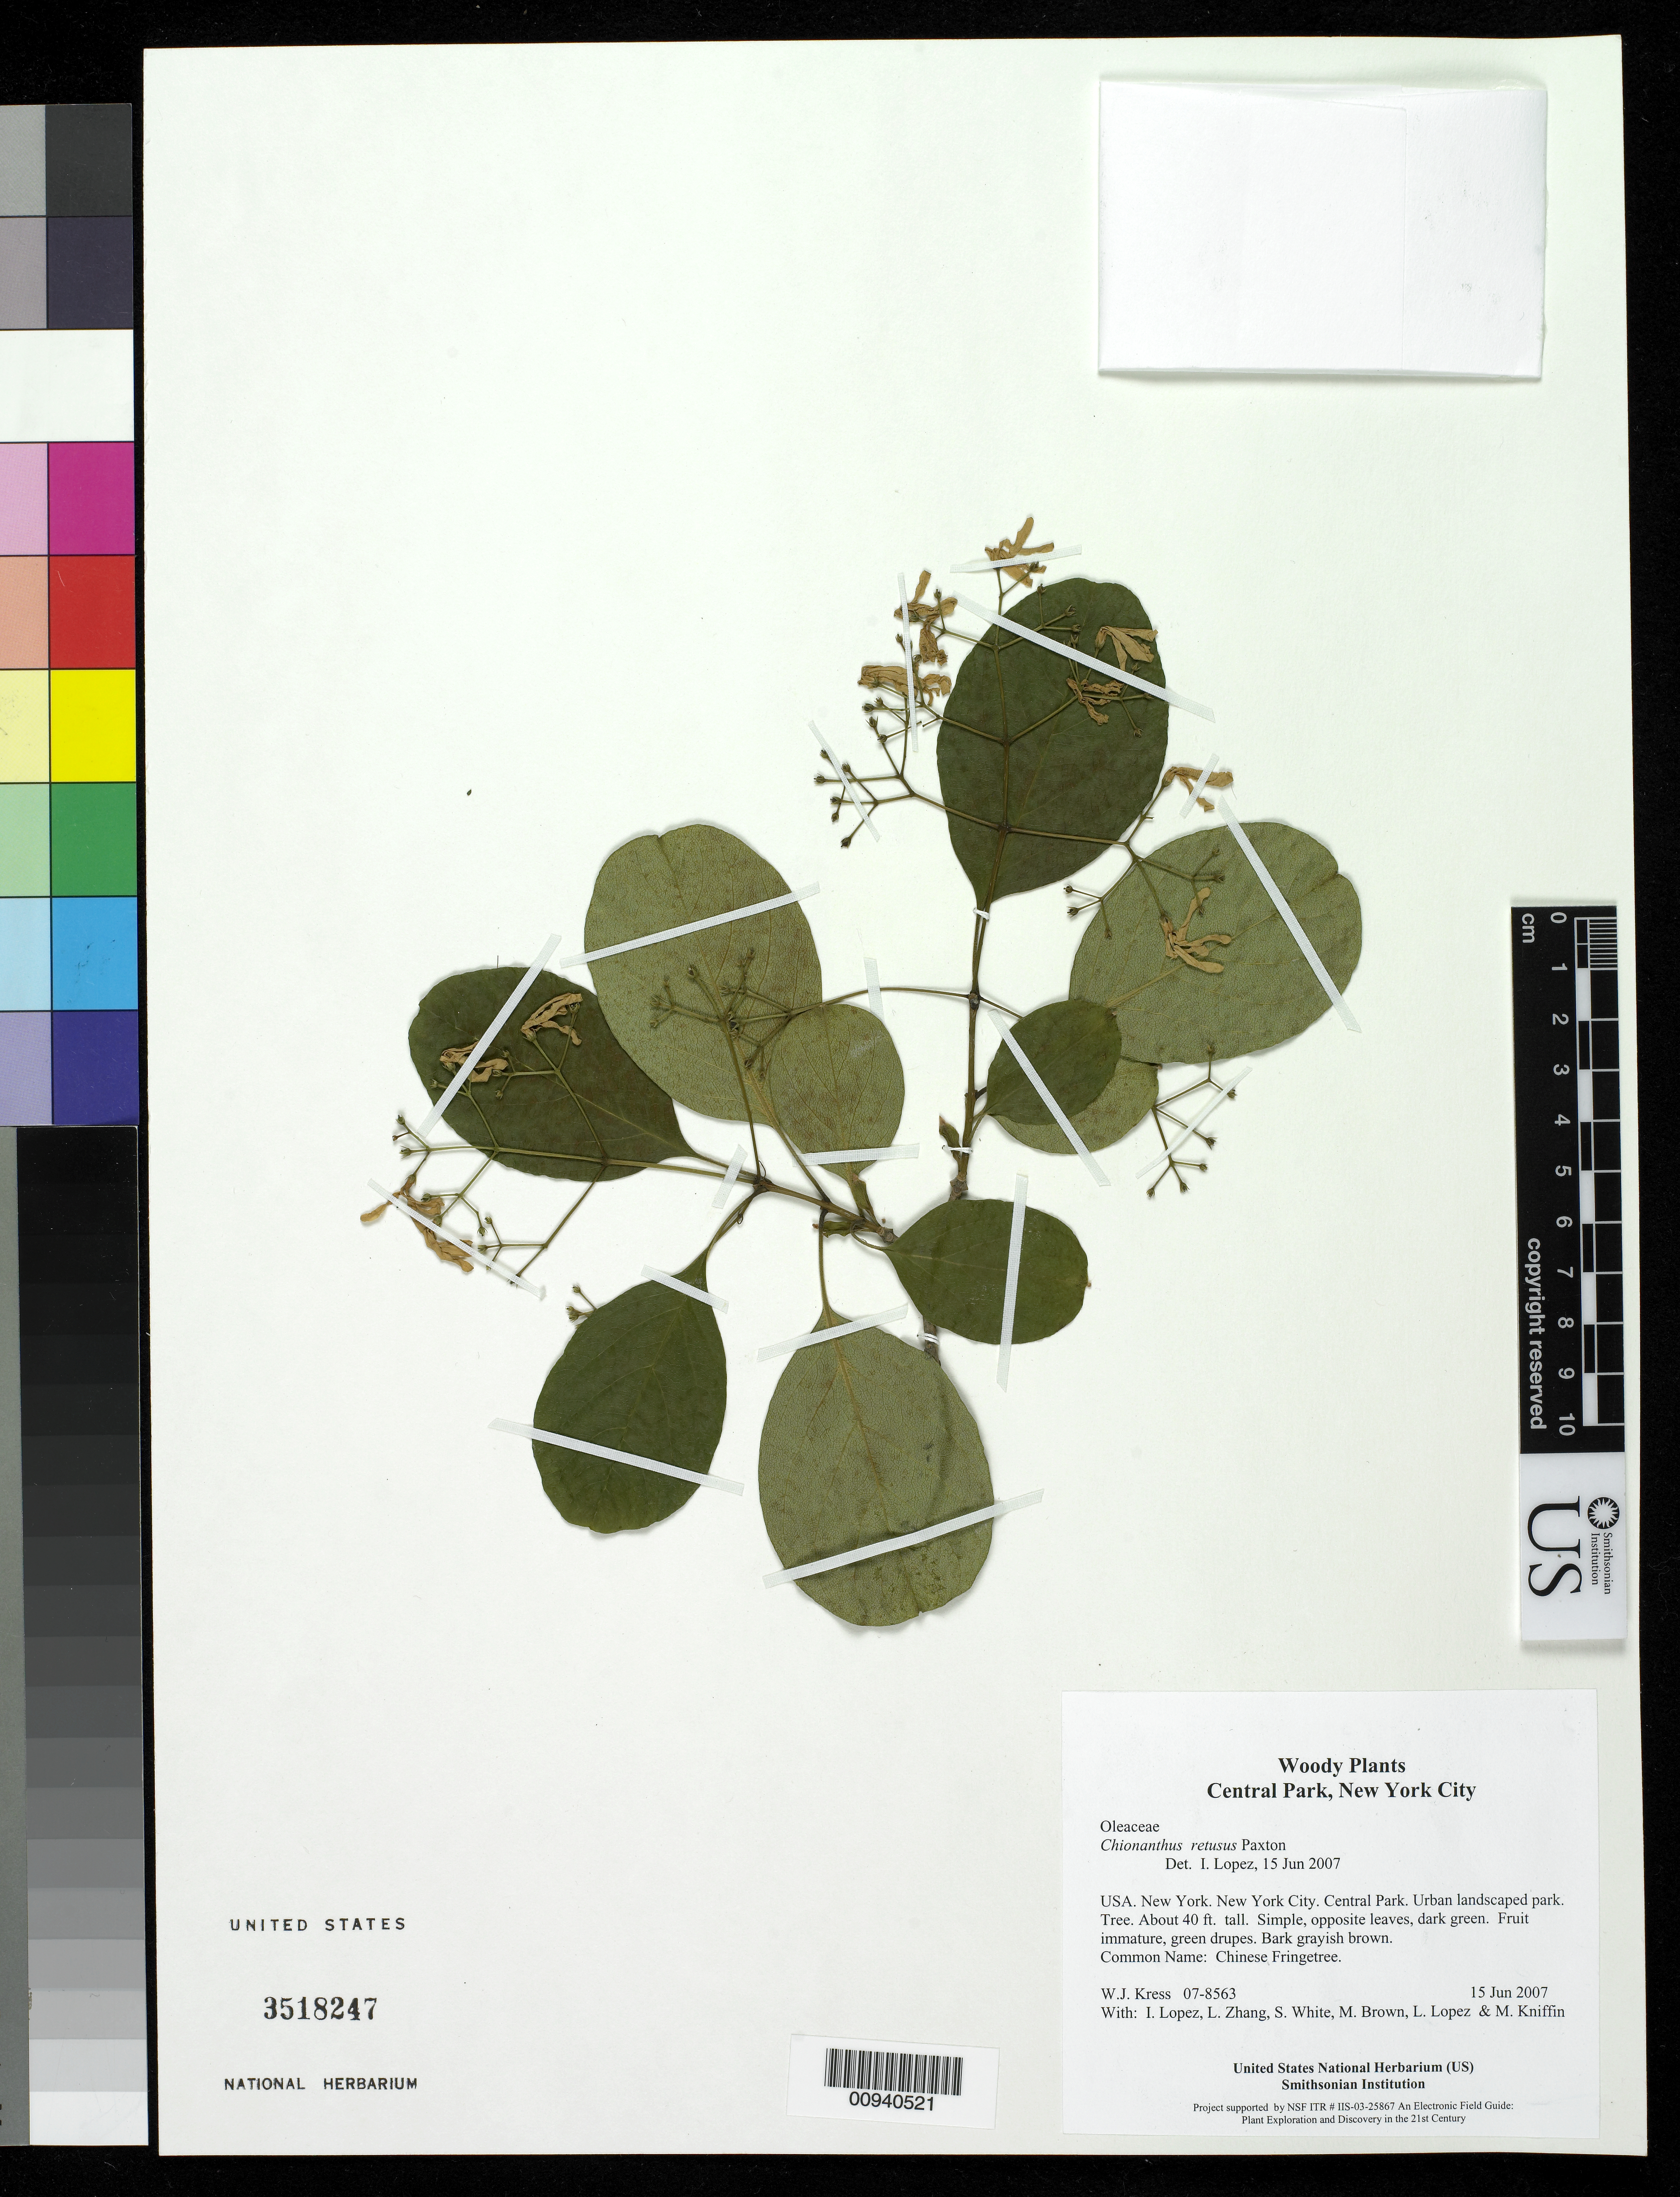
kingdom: Plantae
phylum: Tracheophyta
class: Magnoliopsida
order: Lamiales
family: Oleaceae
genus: Chionanthus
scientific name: Chionanthus retusus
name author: Lindl. & Paxton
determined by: Lopez, Ida C., (BOT), Smithsonian Institution - National Museum of Natural History (UNITED STATES)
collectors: W. J. Kress, I. C. Lopez, L. B. Zhang, S. White, M. Brown, L. López & M. Kniffin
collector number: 07-8563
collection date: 2007-06-15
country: United States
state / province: New York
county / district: New York City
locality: Central Park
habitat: Urban landscaped park.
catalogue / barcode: US 3518247